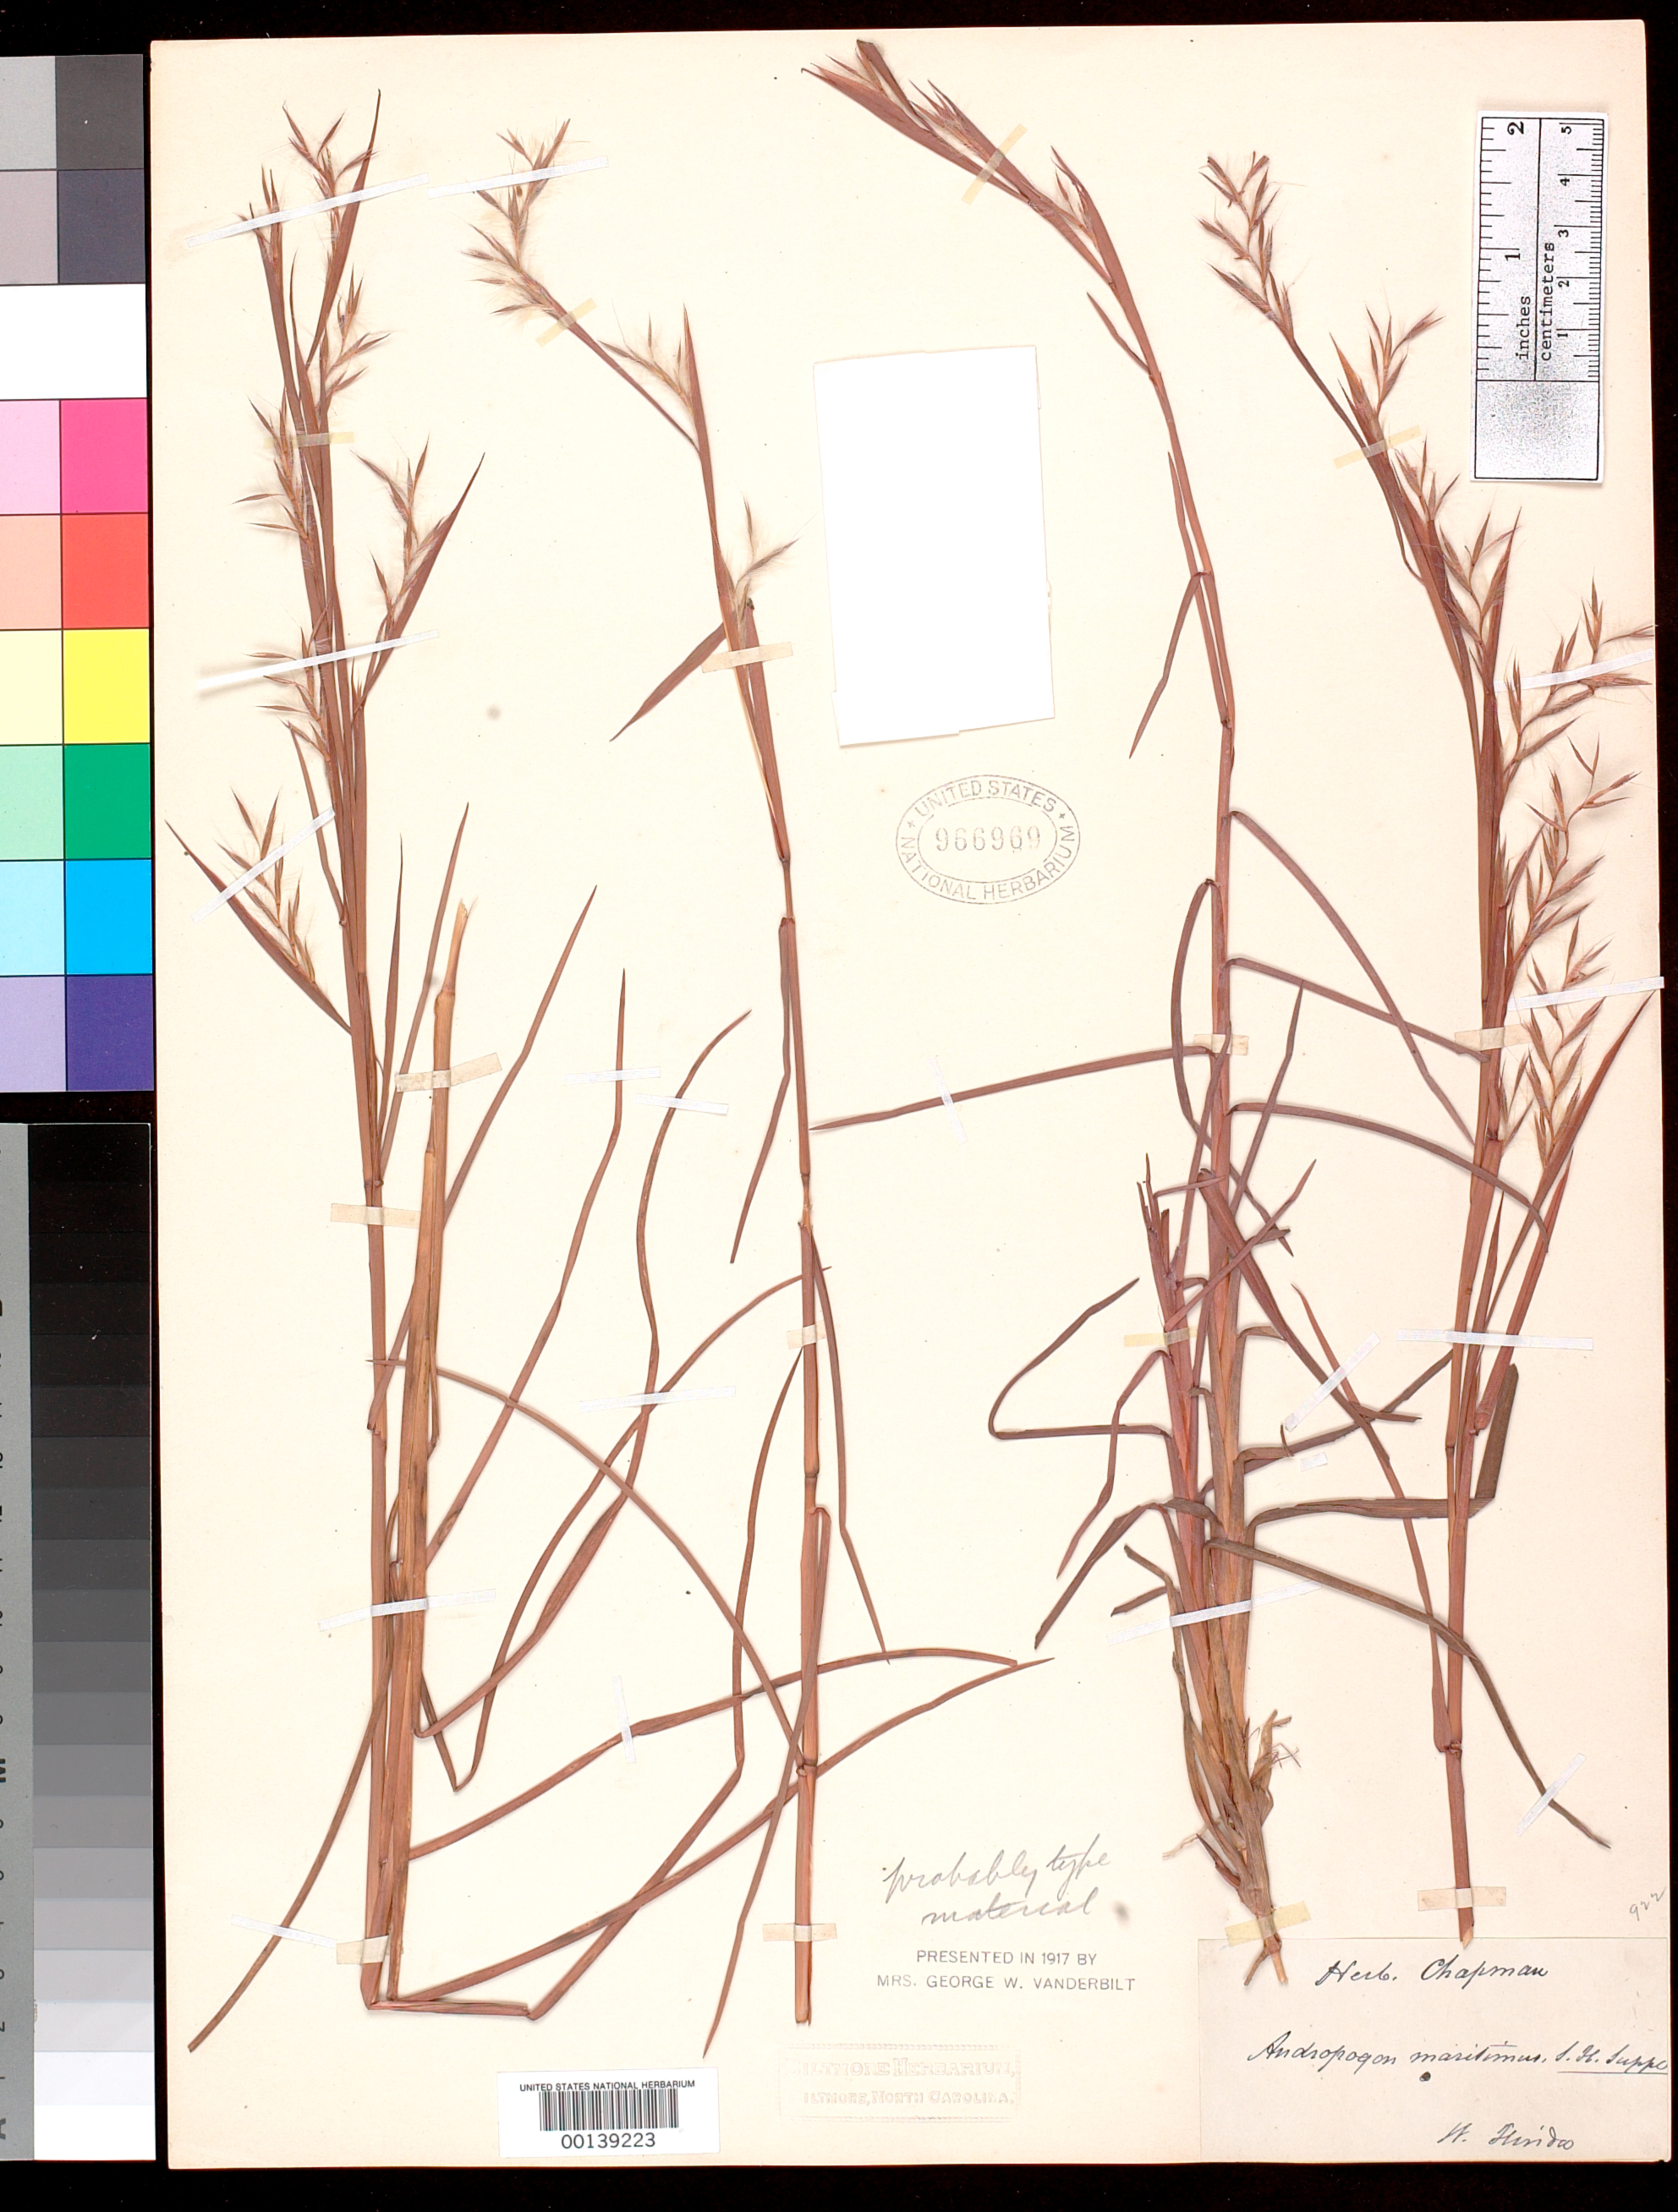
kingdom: Plantae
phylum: Tracheophyta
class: Liliopsida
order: Poales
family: Poaceae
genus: Andropogon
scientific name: Andropogon maritimus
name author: Chapm.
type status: Isotype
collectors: A. W. Chapman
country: United States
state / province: Florida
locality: West Florida.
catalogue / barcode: US 966969